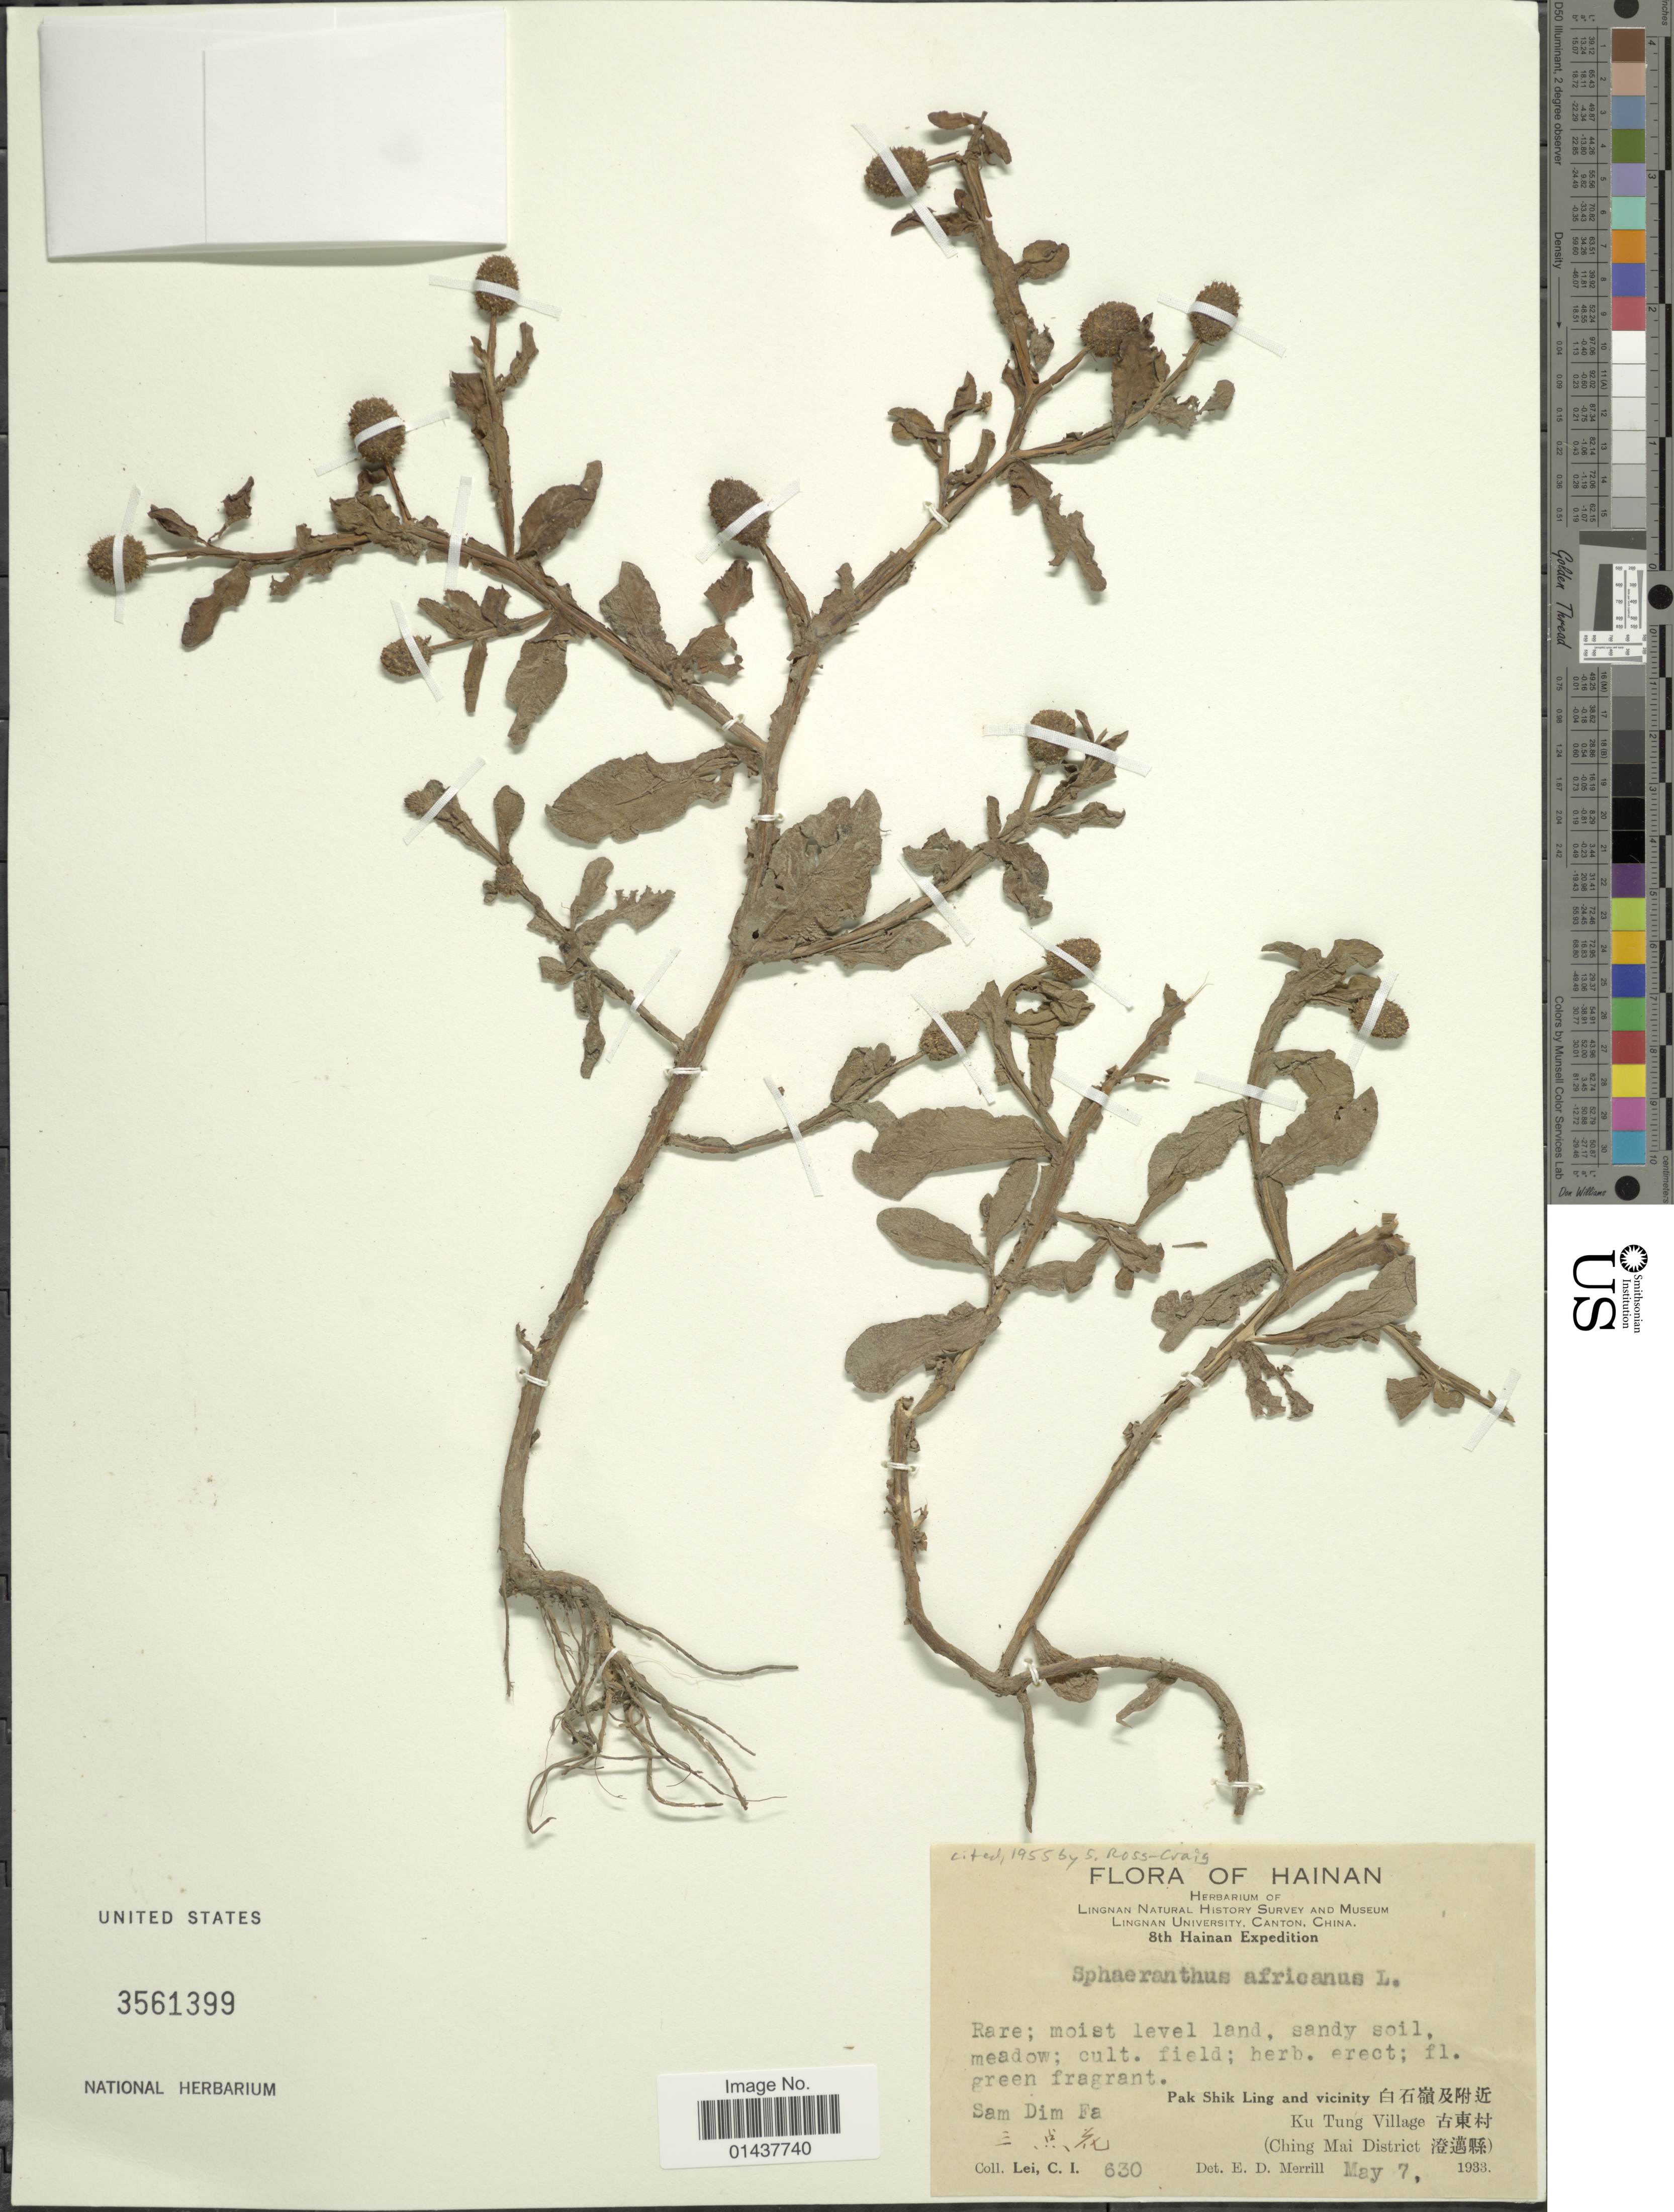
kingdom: Plantae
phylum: Tracheophyta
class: Magnoliopsida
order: Asterales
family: Asteraceae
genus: Sphaeranthus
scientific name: Sphaeranthus africanus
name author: L.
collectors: C. I. Lei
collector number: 630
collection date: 1933-05-07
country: China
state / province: Hainan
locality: Pak Shik Ling and vicinity, Sam Dim Fa, Ku Tang Village (Ching Mai District)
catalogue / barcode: US 3561399